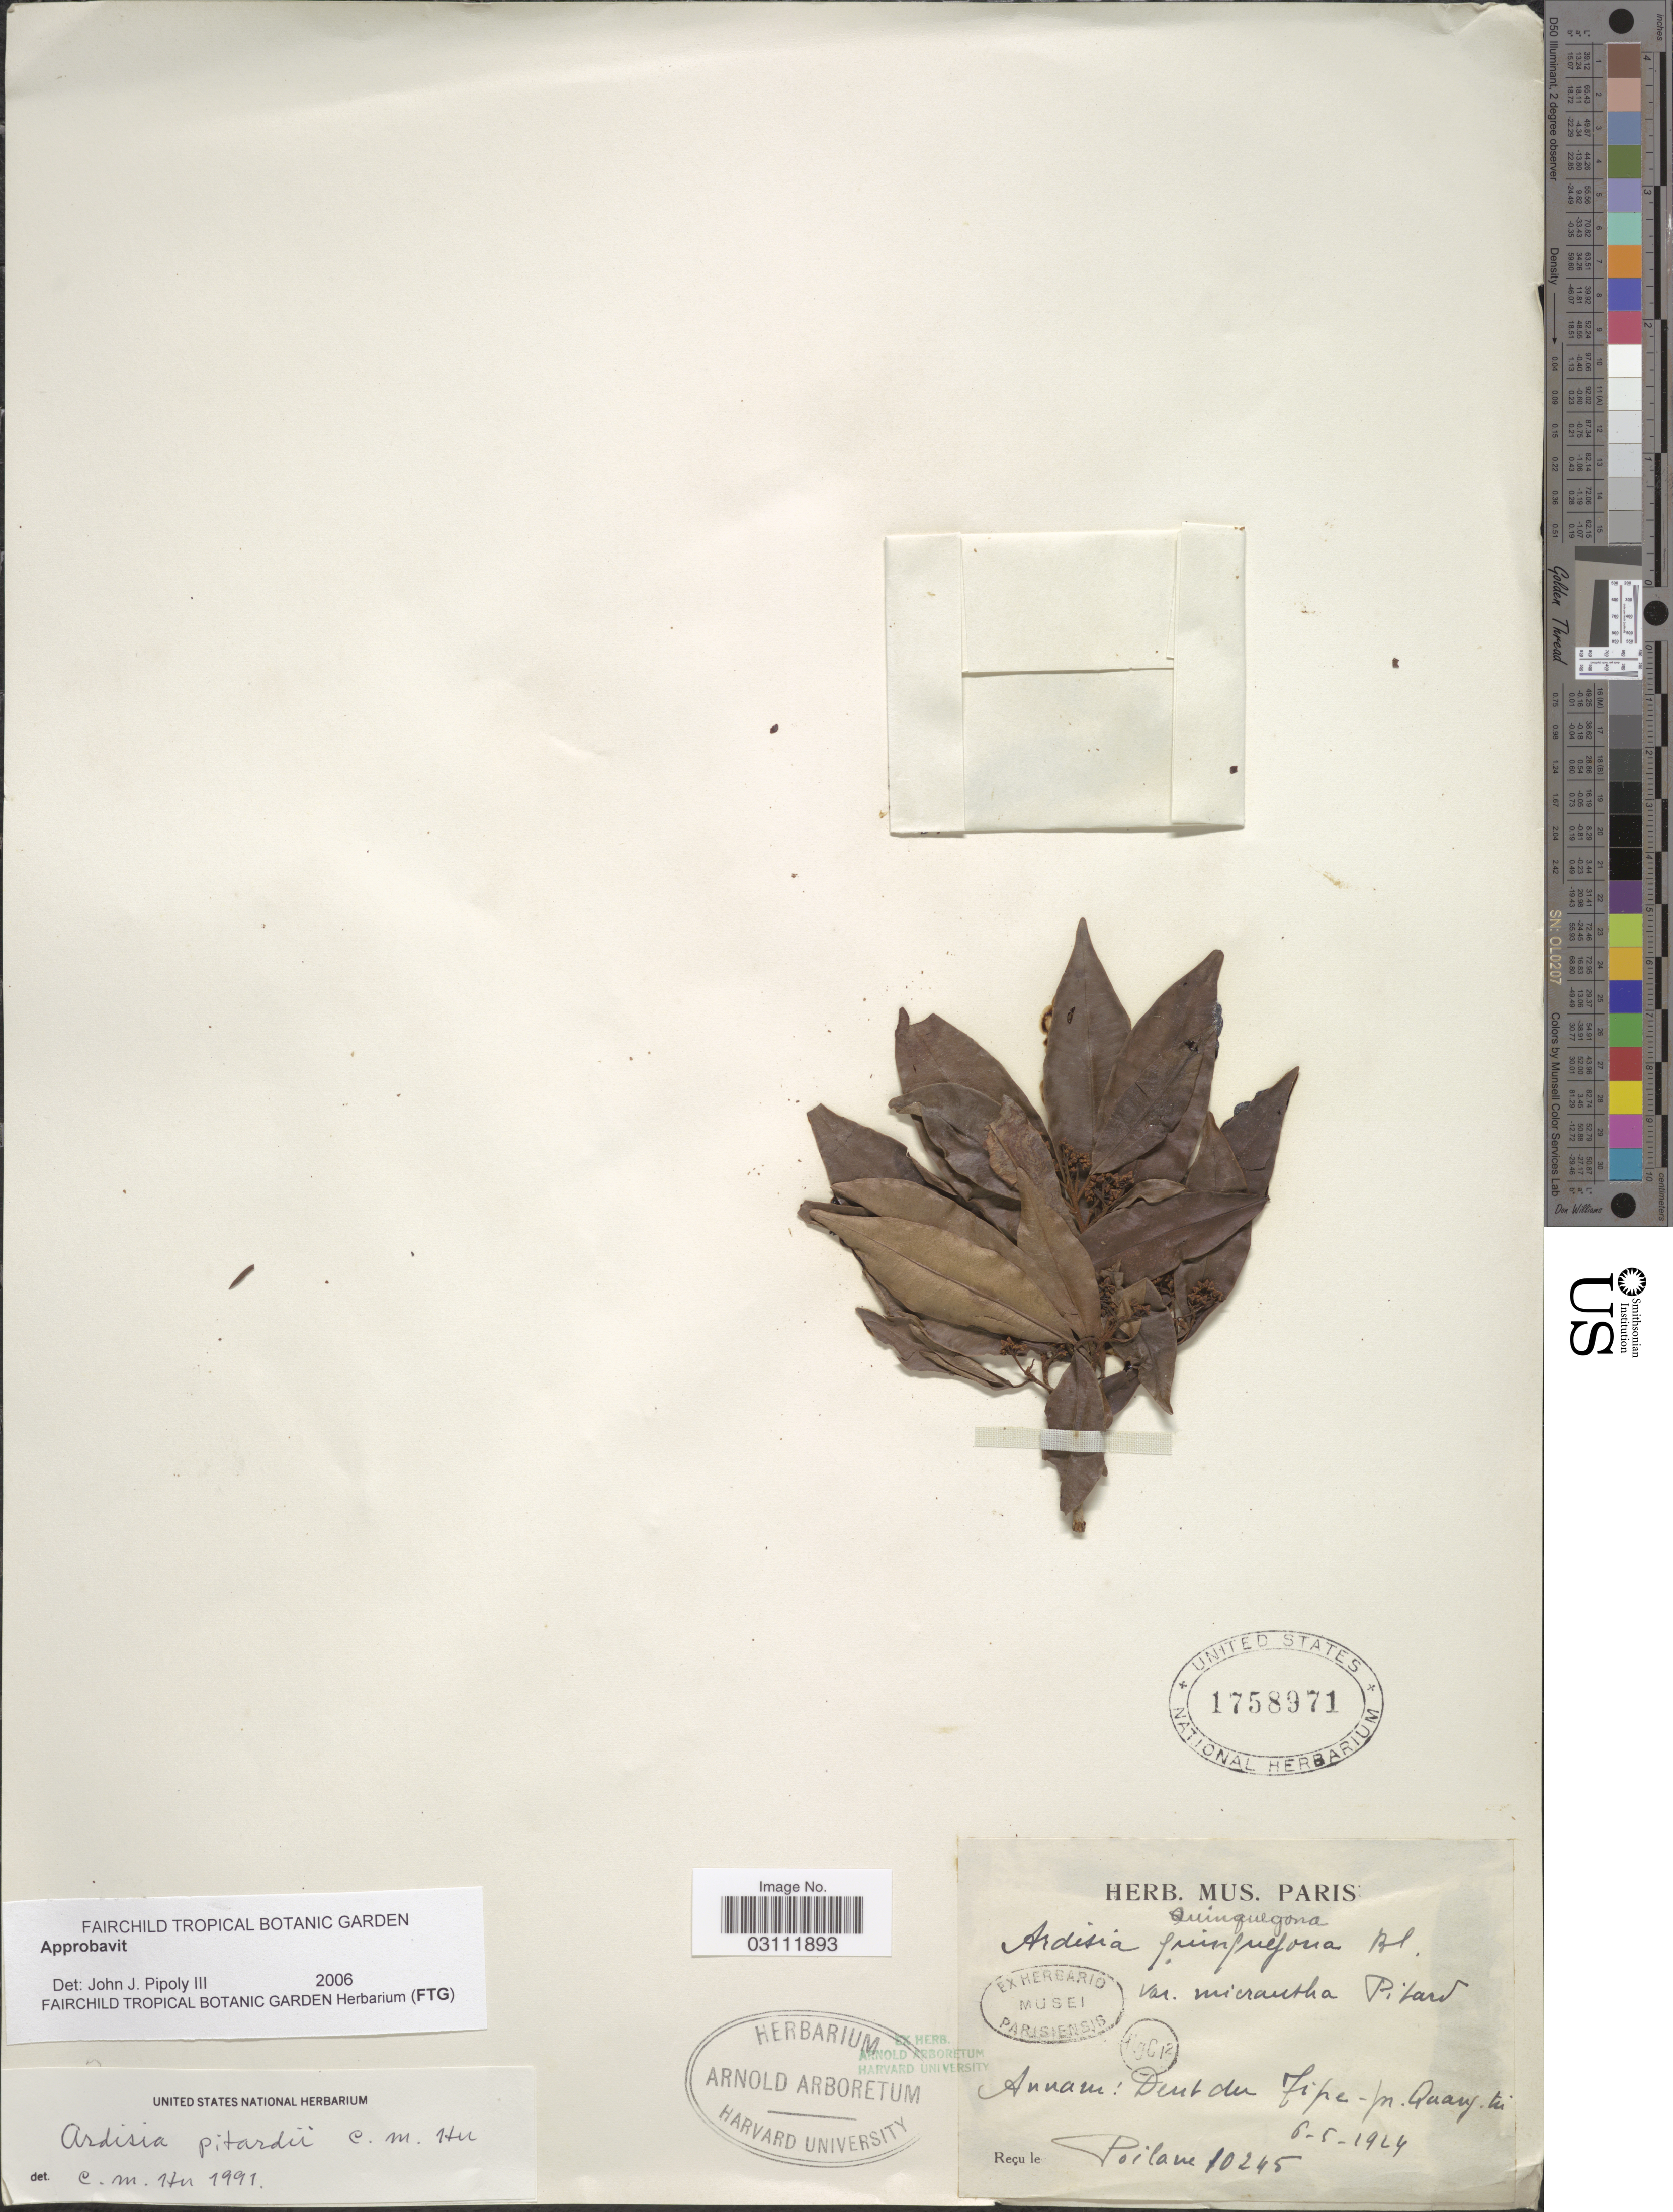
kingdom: Plantae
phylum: Tracheophyta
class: Magnoliopsida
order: Ericales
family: Primulaceae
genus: Ardisia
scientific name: Ardisia quinquegona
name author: Blume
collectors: -. Poilane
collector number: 10245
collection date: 1924-05-06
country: Vietnam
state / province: Quang Tri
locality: Annam: Dent du Tigre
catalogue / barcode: US 1758971